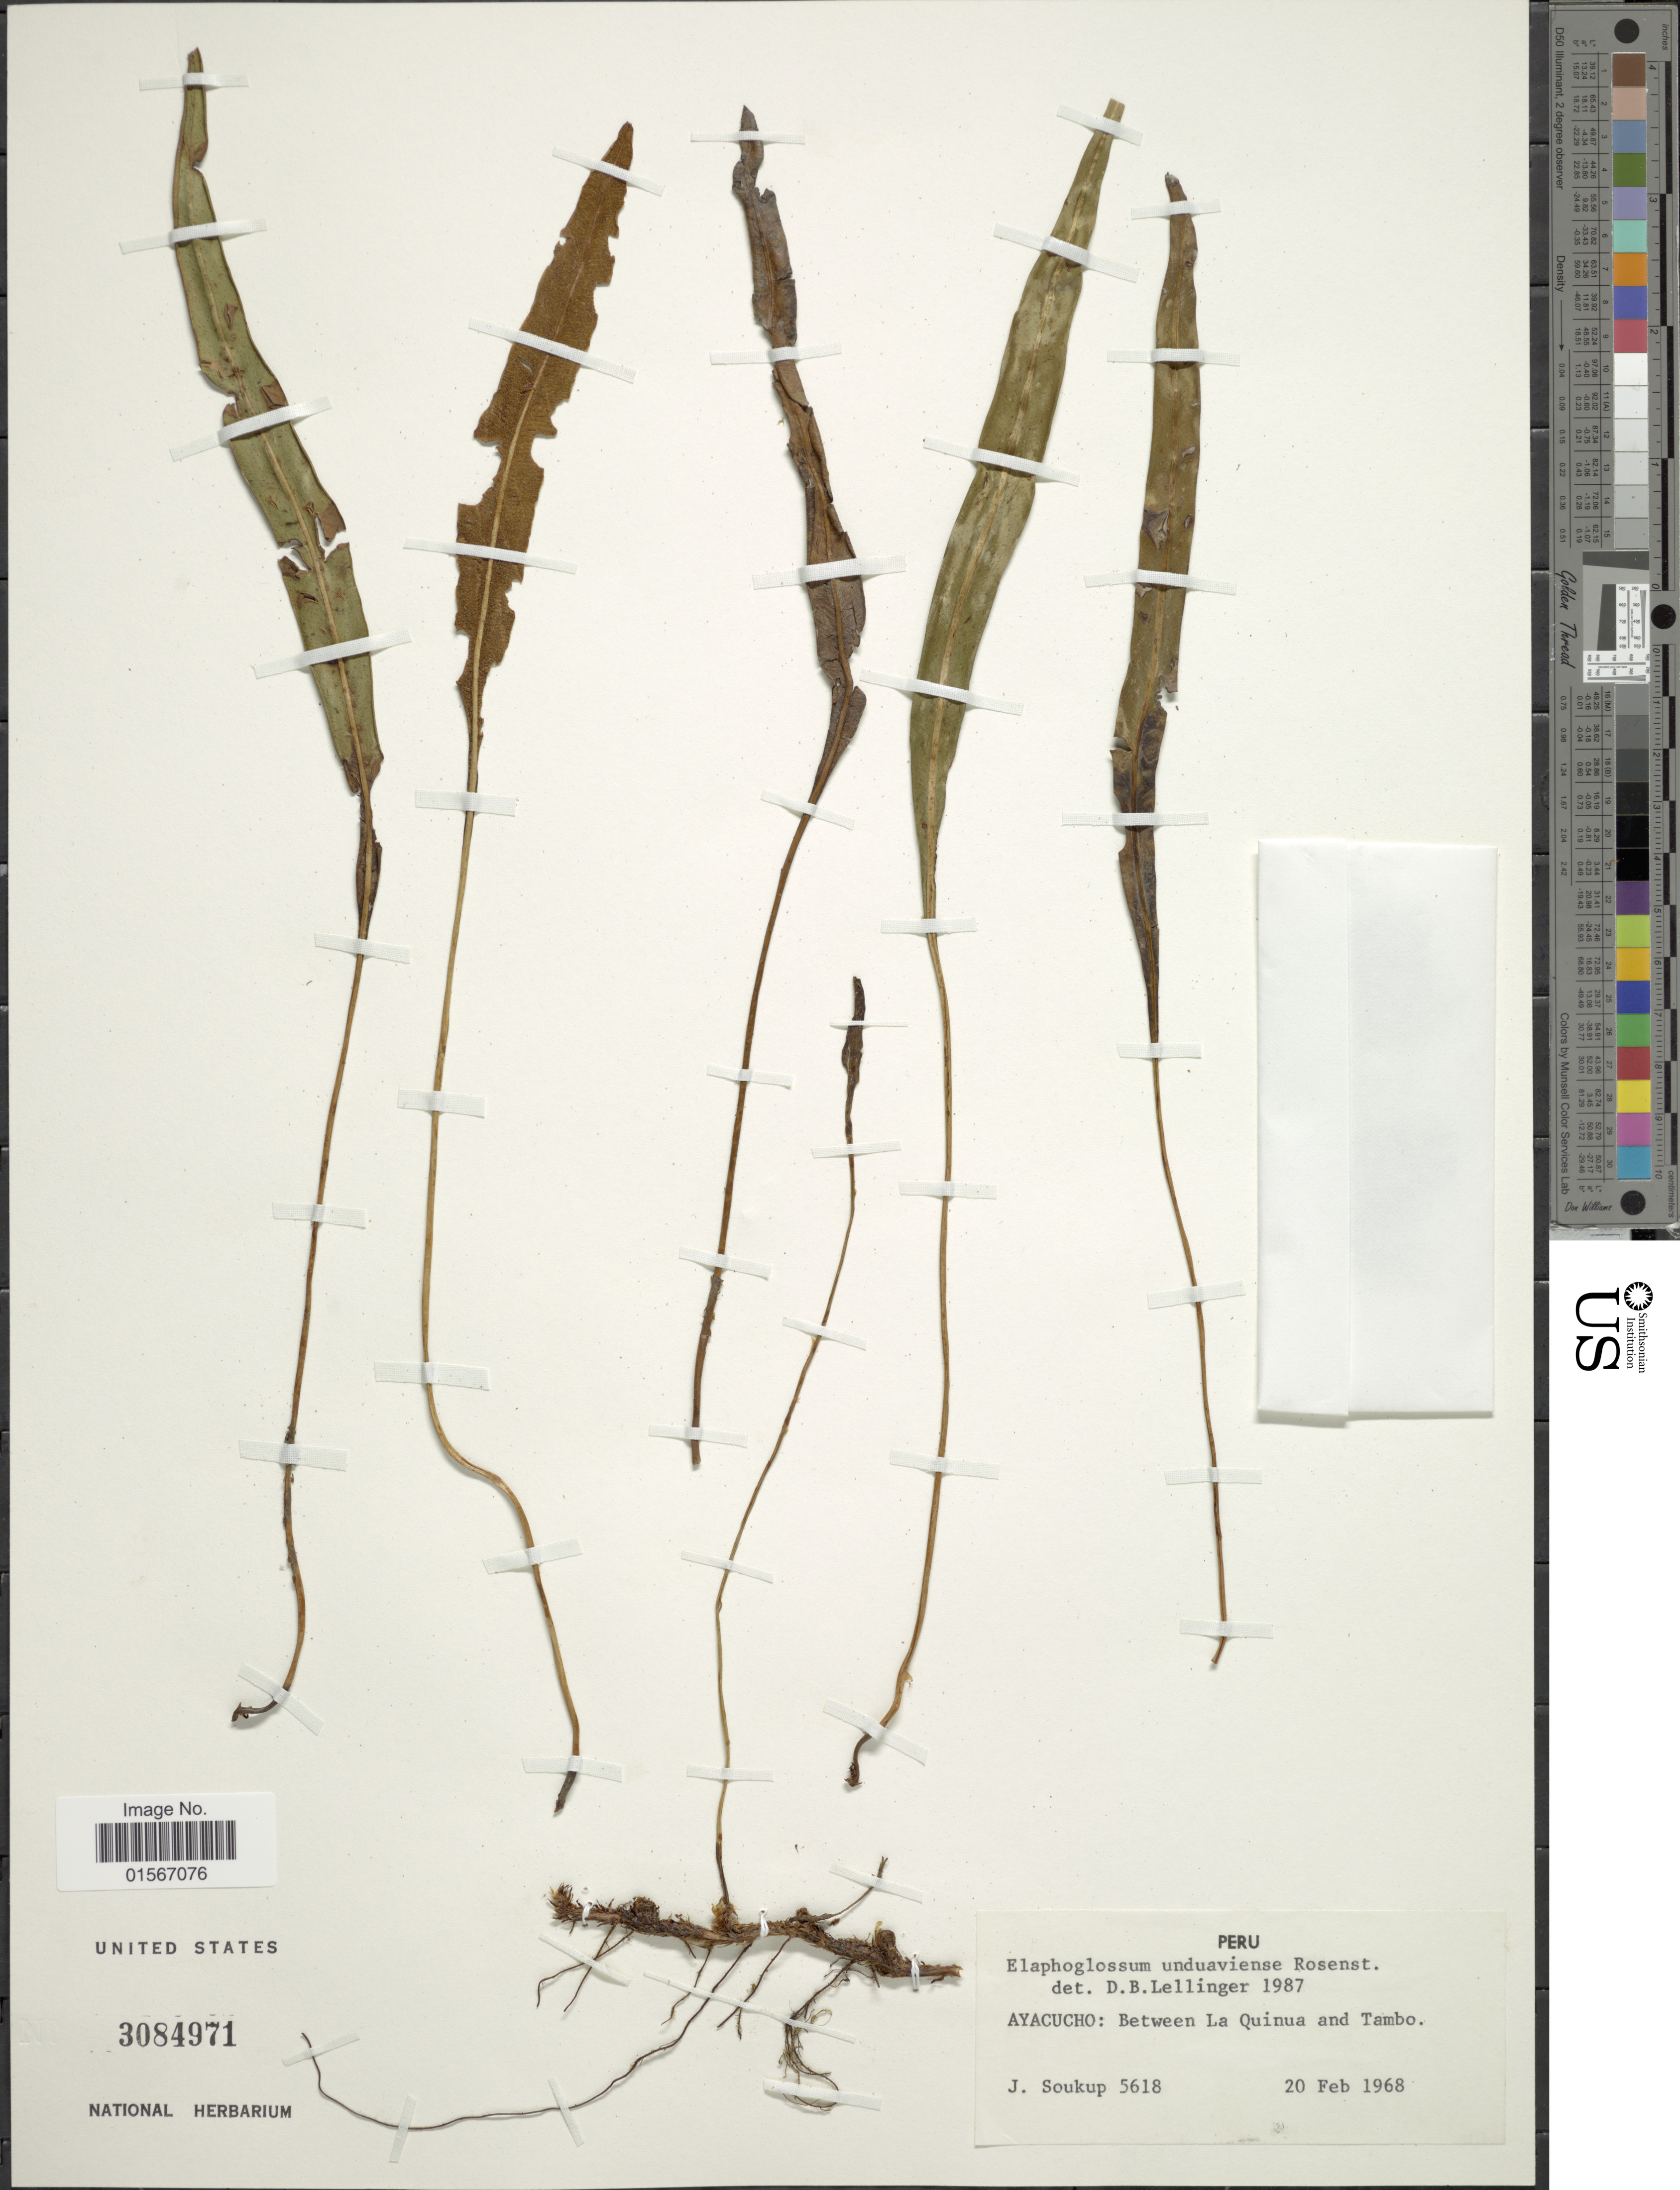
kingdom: Plantae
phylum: Tracheophyta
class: Polypodiopsida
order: Polypodiales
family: Dryopteridaceae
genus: Elaphoglossum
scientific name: Elaphoglossum minutum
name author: (Pohl ex Fée) T. Moore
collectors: J. Soukop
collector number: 5618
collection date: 1968-02-20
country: Peru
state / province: Ayacucho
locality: Between La Quinua and Tambo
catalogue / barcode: US 3084971